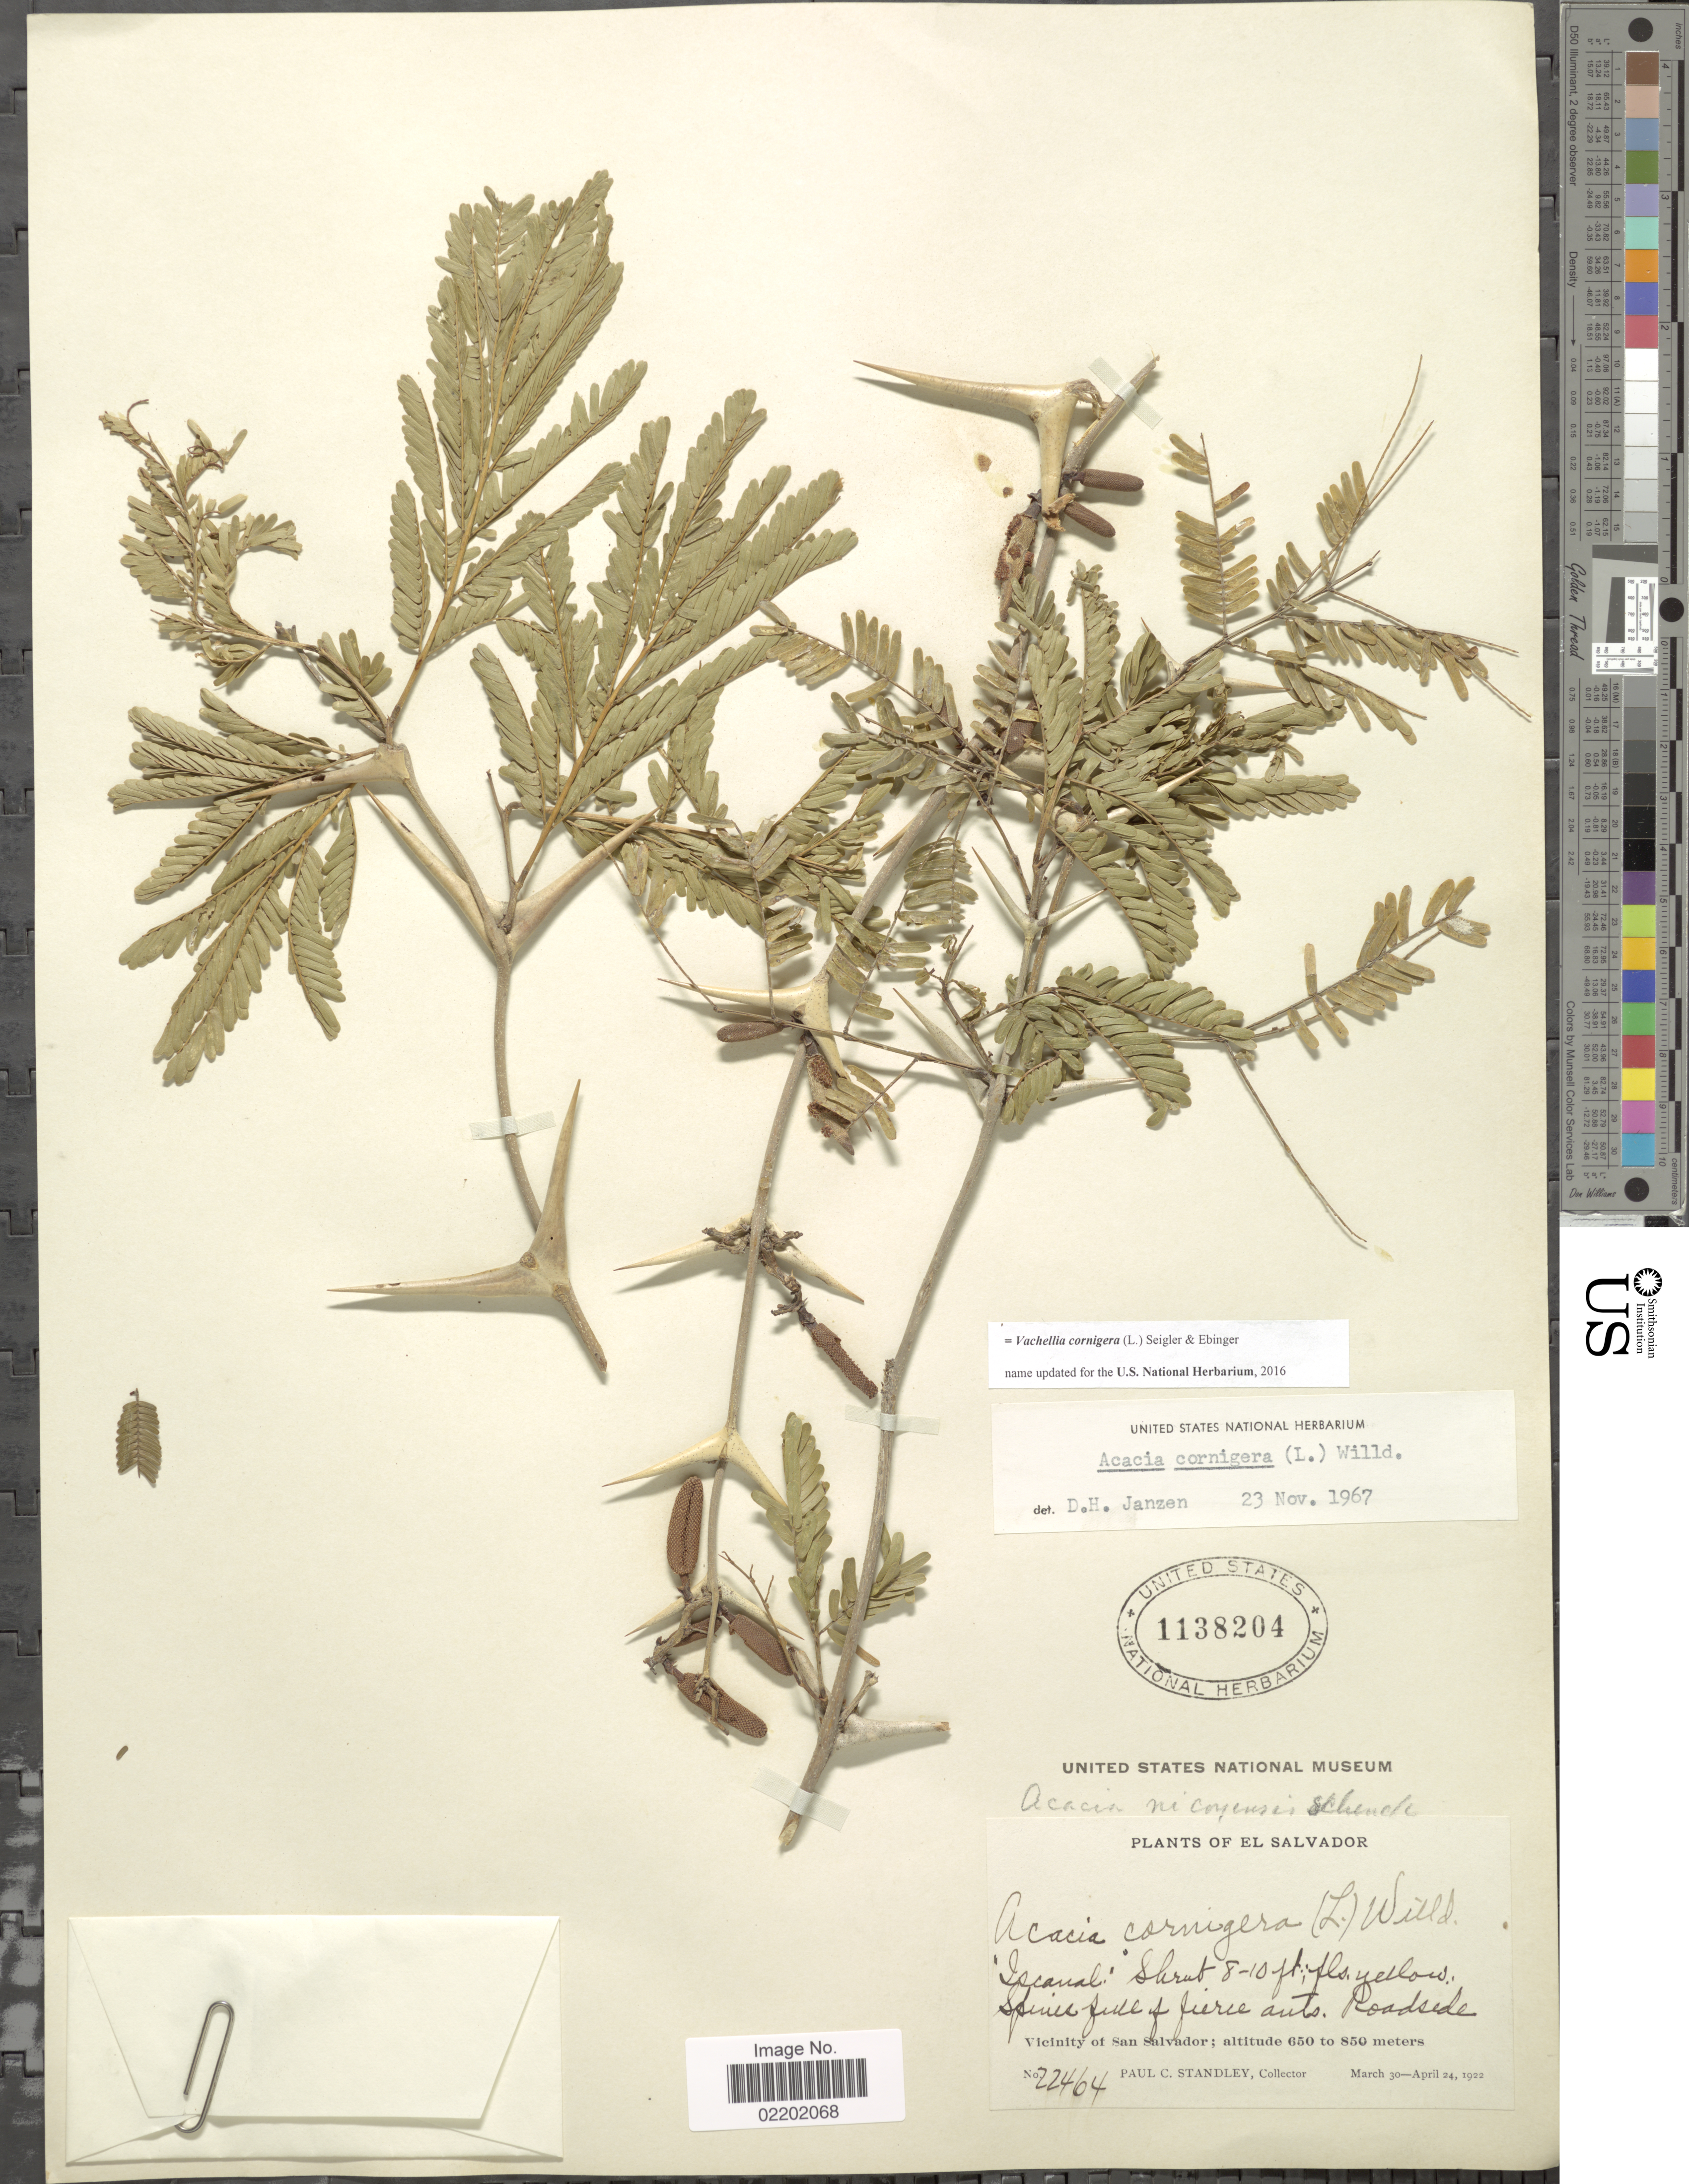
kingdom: Plantae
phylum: Tracheophyta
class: Magnoliopsida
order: Fabales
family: Fabaceae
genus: Vachellia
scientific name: Vachellia cornigera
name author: (L.) Seigler & Ebinger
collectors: P. C. Standley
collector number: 22464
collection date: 1922-03-30/1922-04-24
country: El Salvador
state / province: San Salvador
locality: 'Iscanal', Roadside, Vicinity of San Salvador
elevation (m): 650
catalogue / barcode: US 1138204